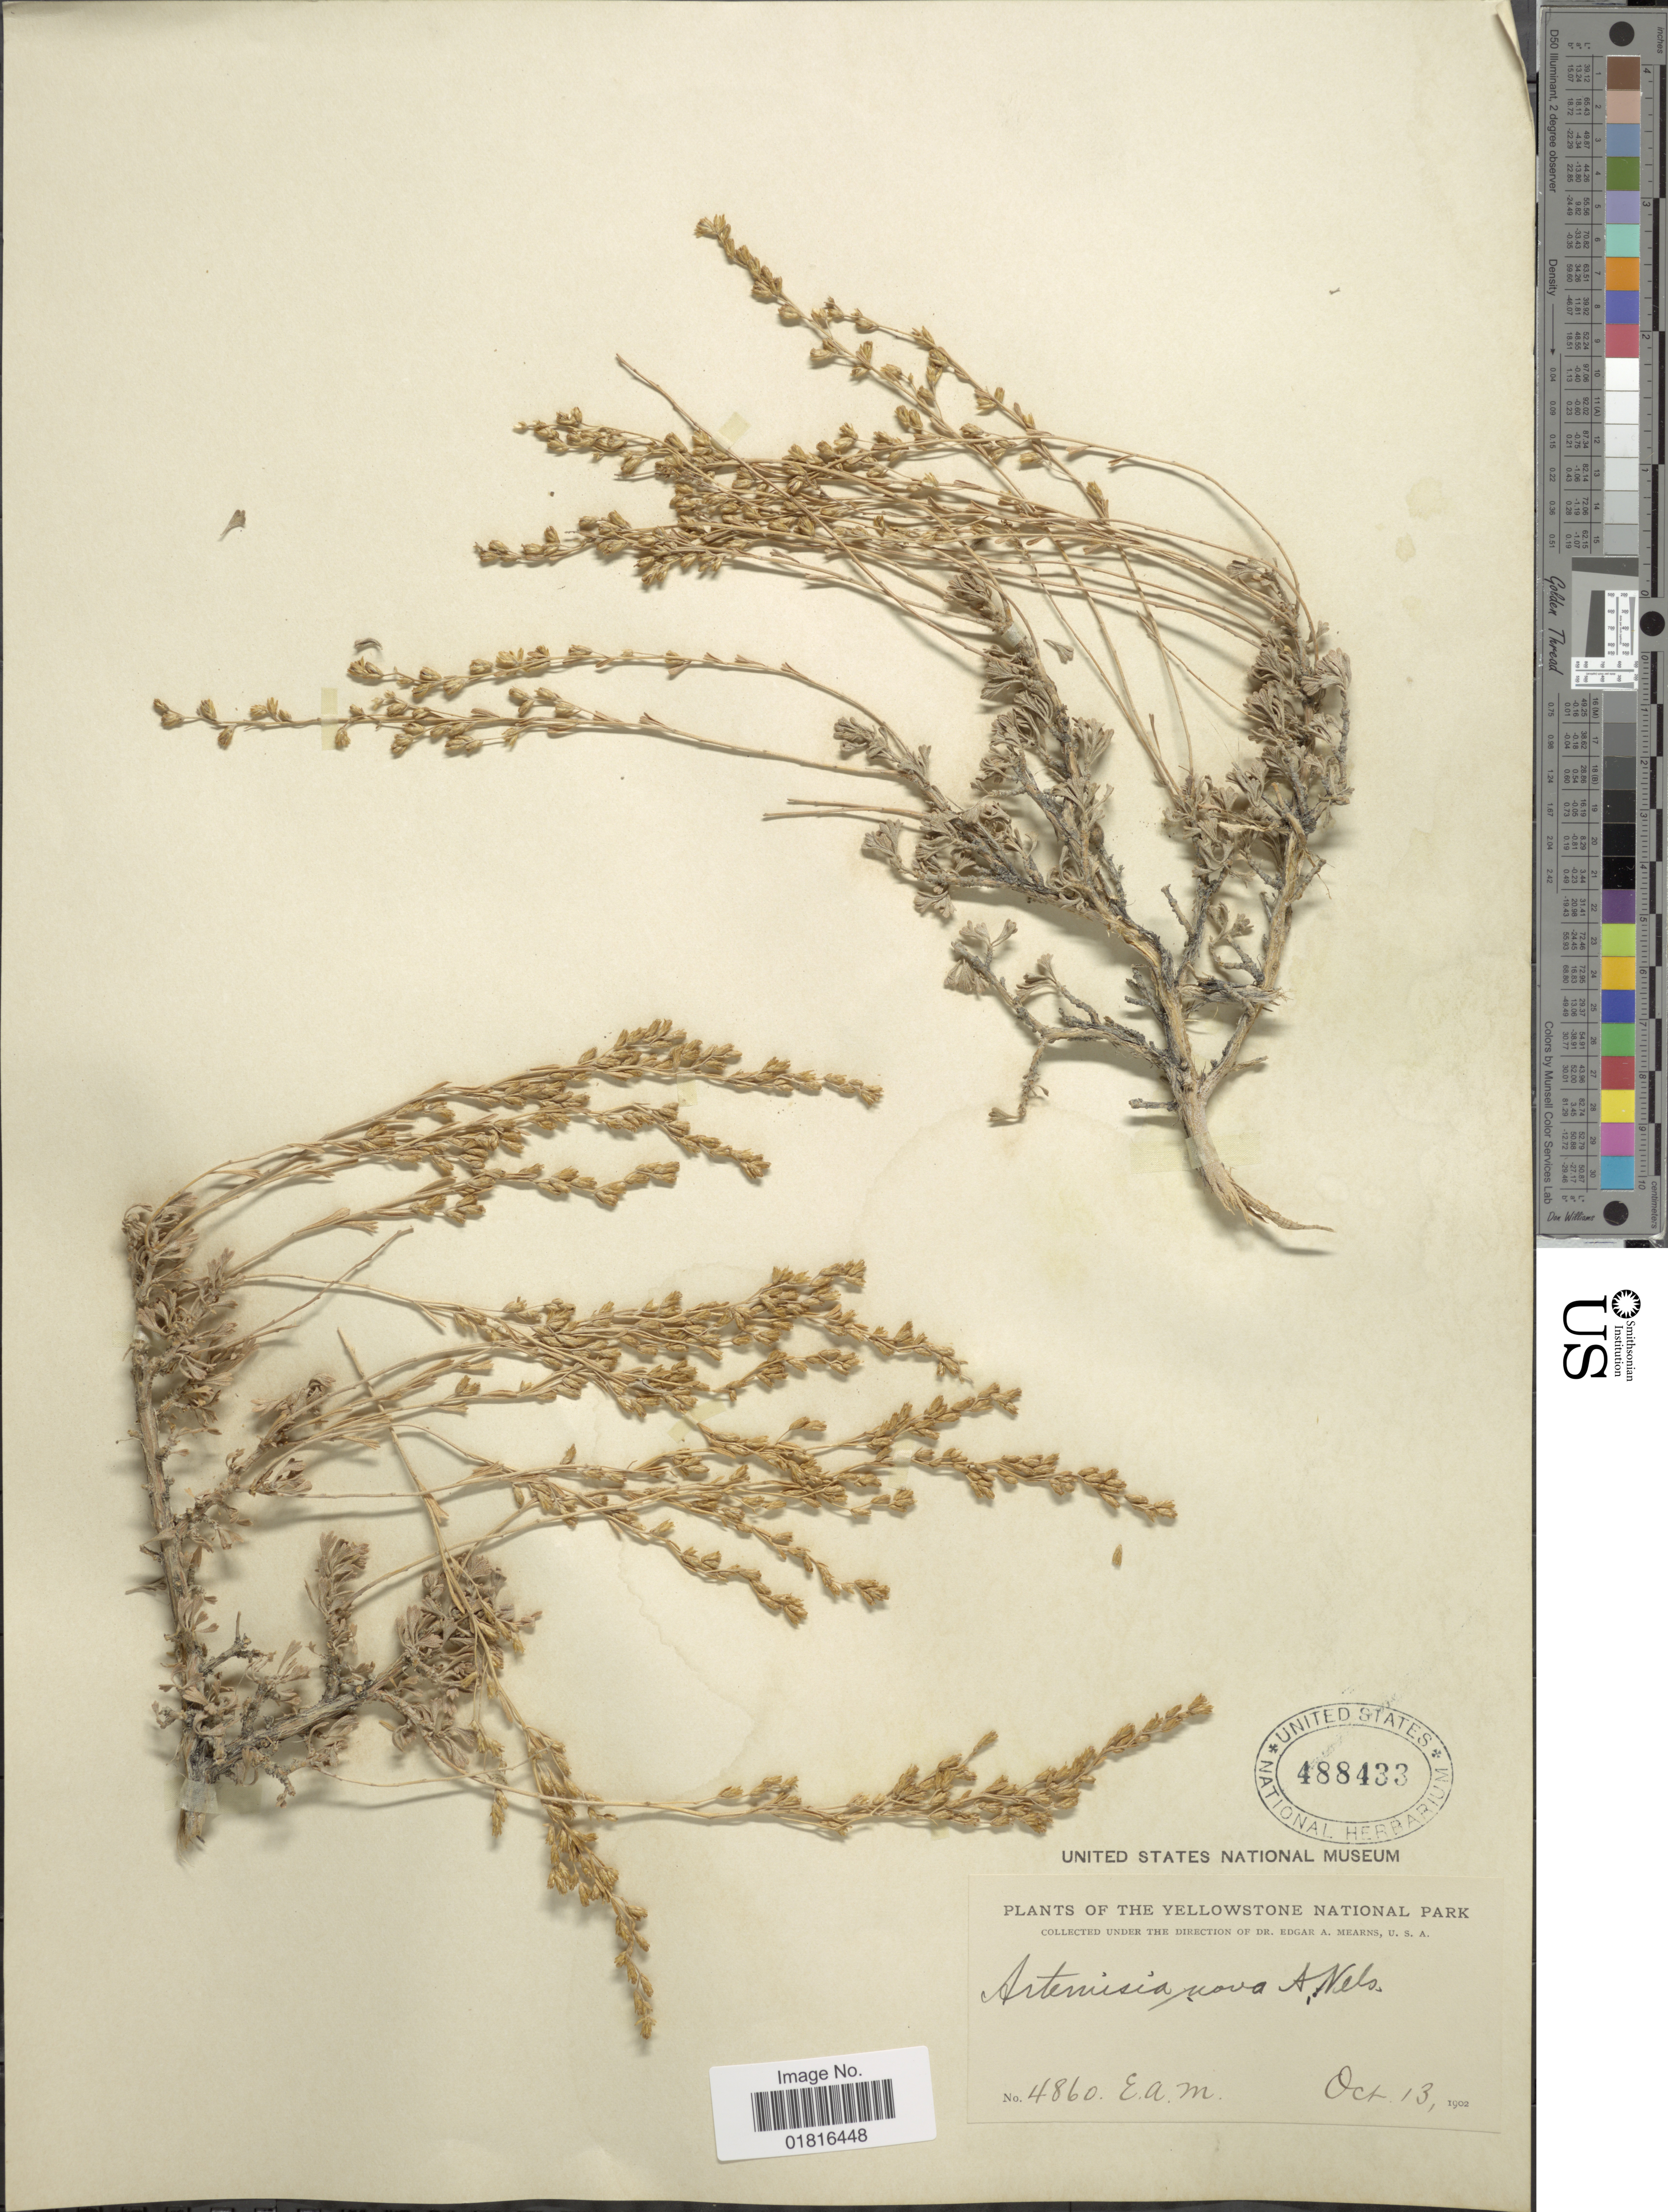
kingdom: Plantae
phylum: Tracheophyta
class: Magnoliopsida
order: Asterales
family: Asteraceae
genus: Artemisia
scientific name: Artemisia nova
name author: A. Nelson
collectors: E. A. Mearns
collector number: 4860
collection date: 1902-10-13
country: United States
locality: The Yellowstone National Park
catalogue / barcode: US 488433